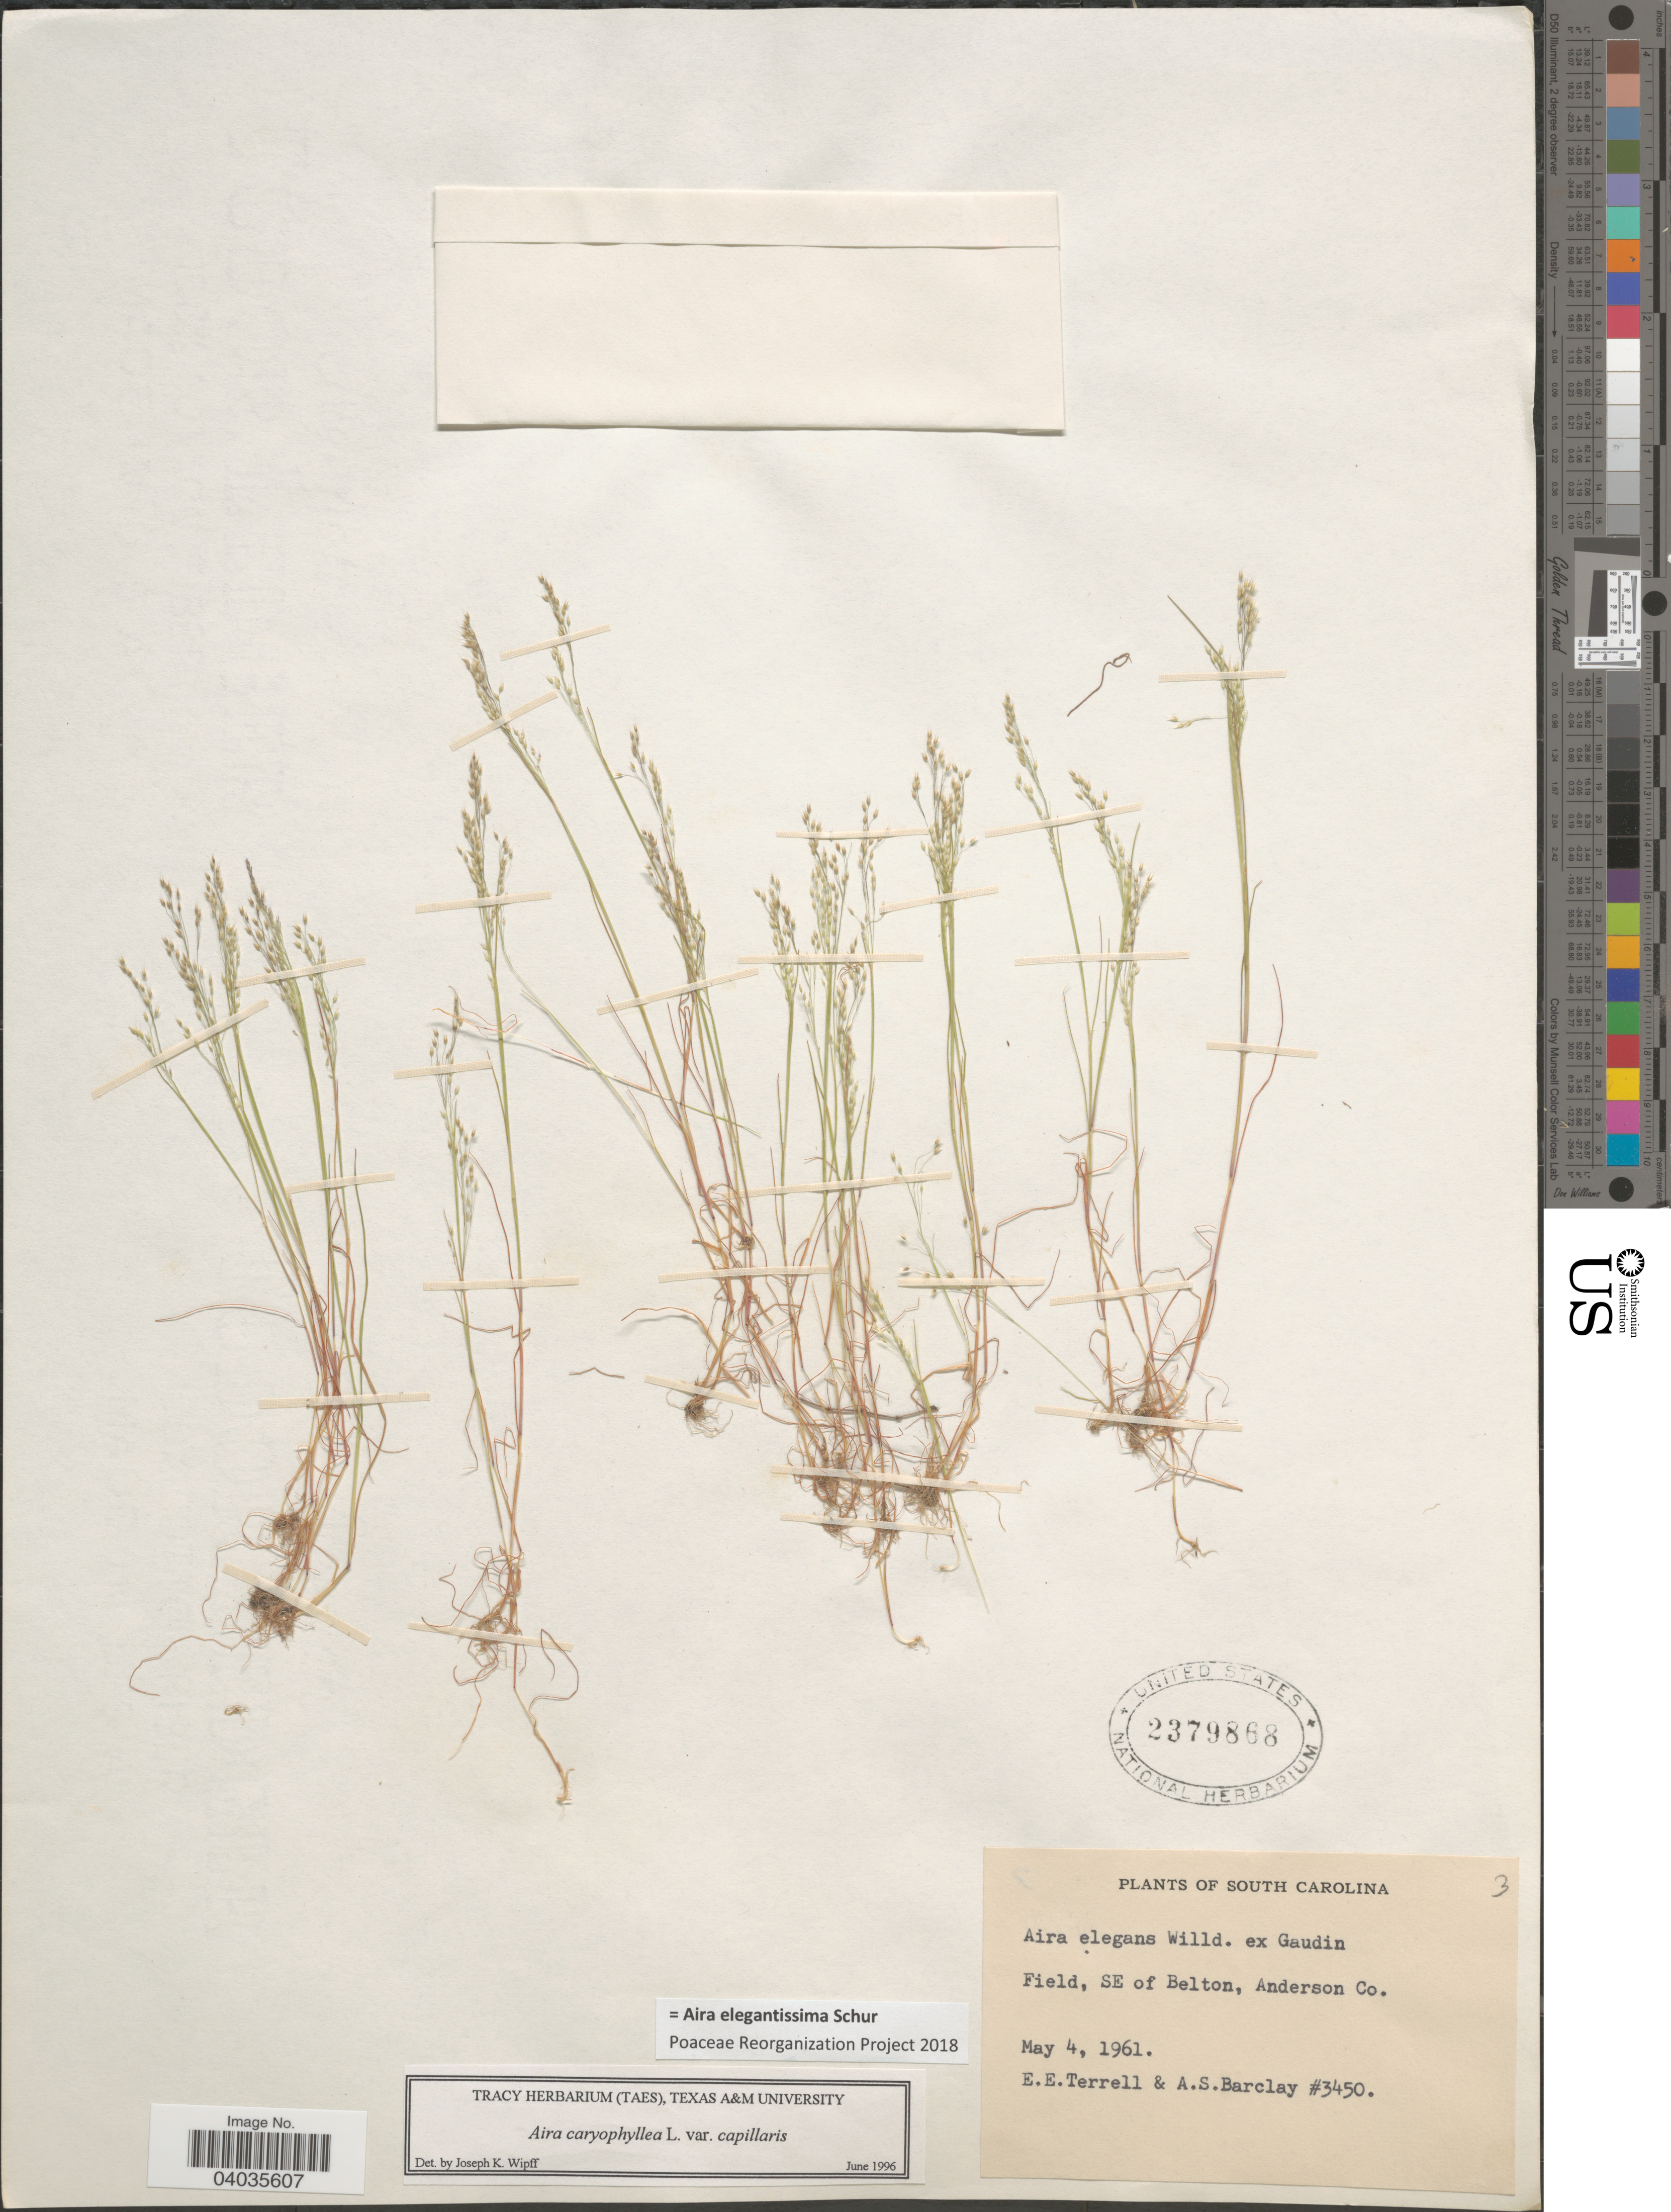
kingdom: Plantae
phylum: Tracheophyta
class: Liliopsida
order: Poales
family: Poaceae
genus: Aira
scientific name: Aira elegantissima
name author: Schur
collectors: E. E. Terrell & A. S. Barclay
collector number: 3450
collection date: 1961-05-04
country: United States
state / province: South Carolina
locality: Field, SE of Belton, Anderson Co.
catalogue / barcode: US 2379868